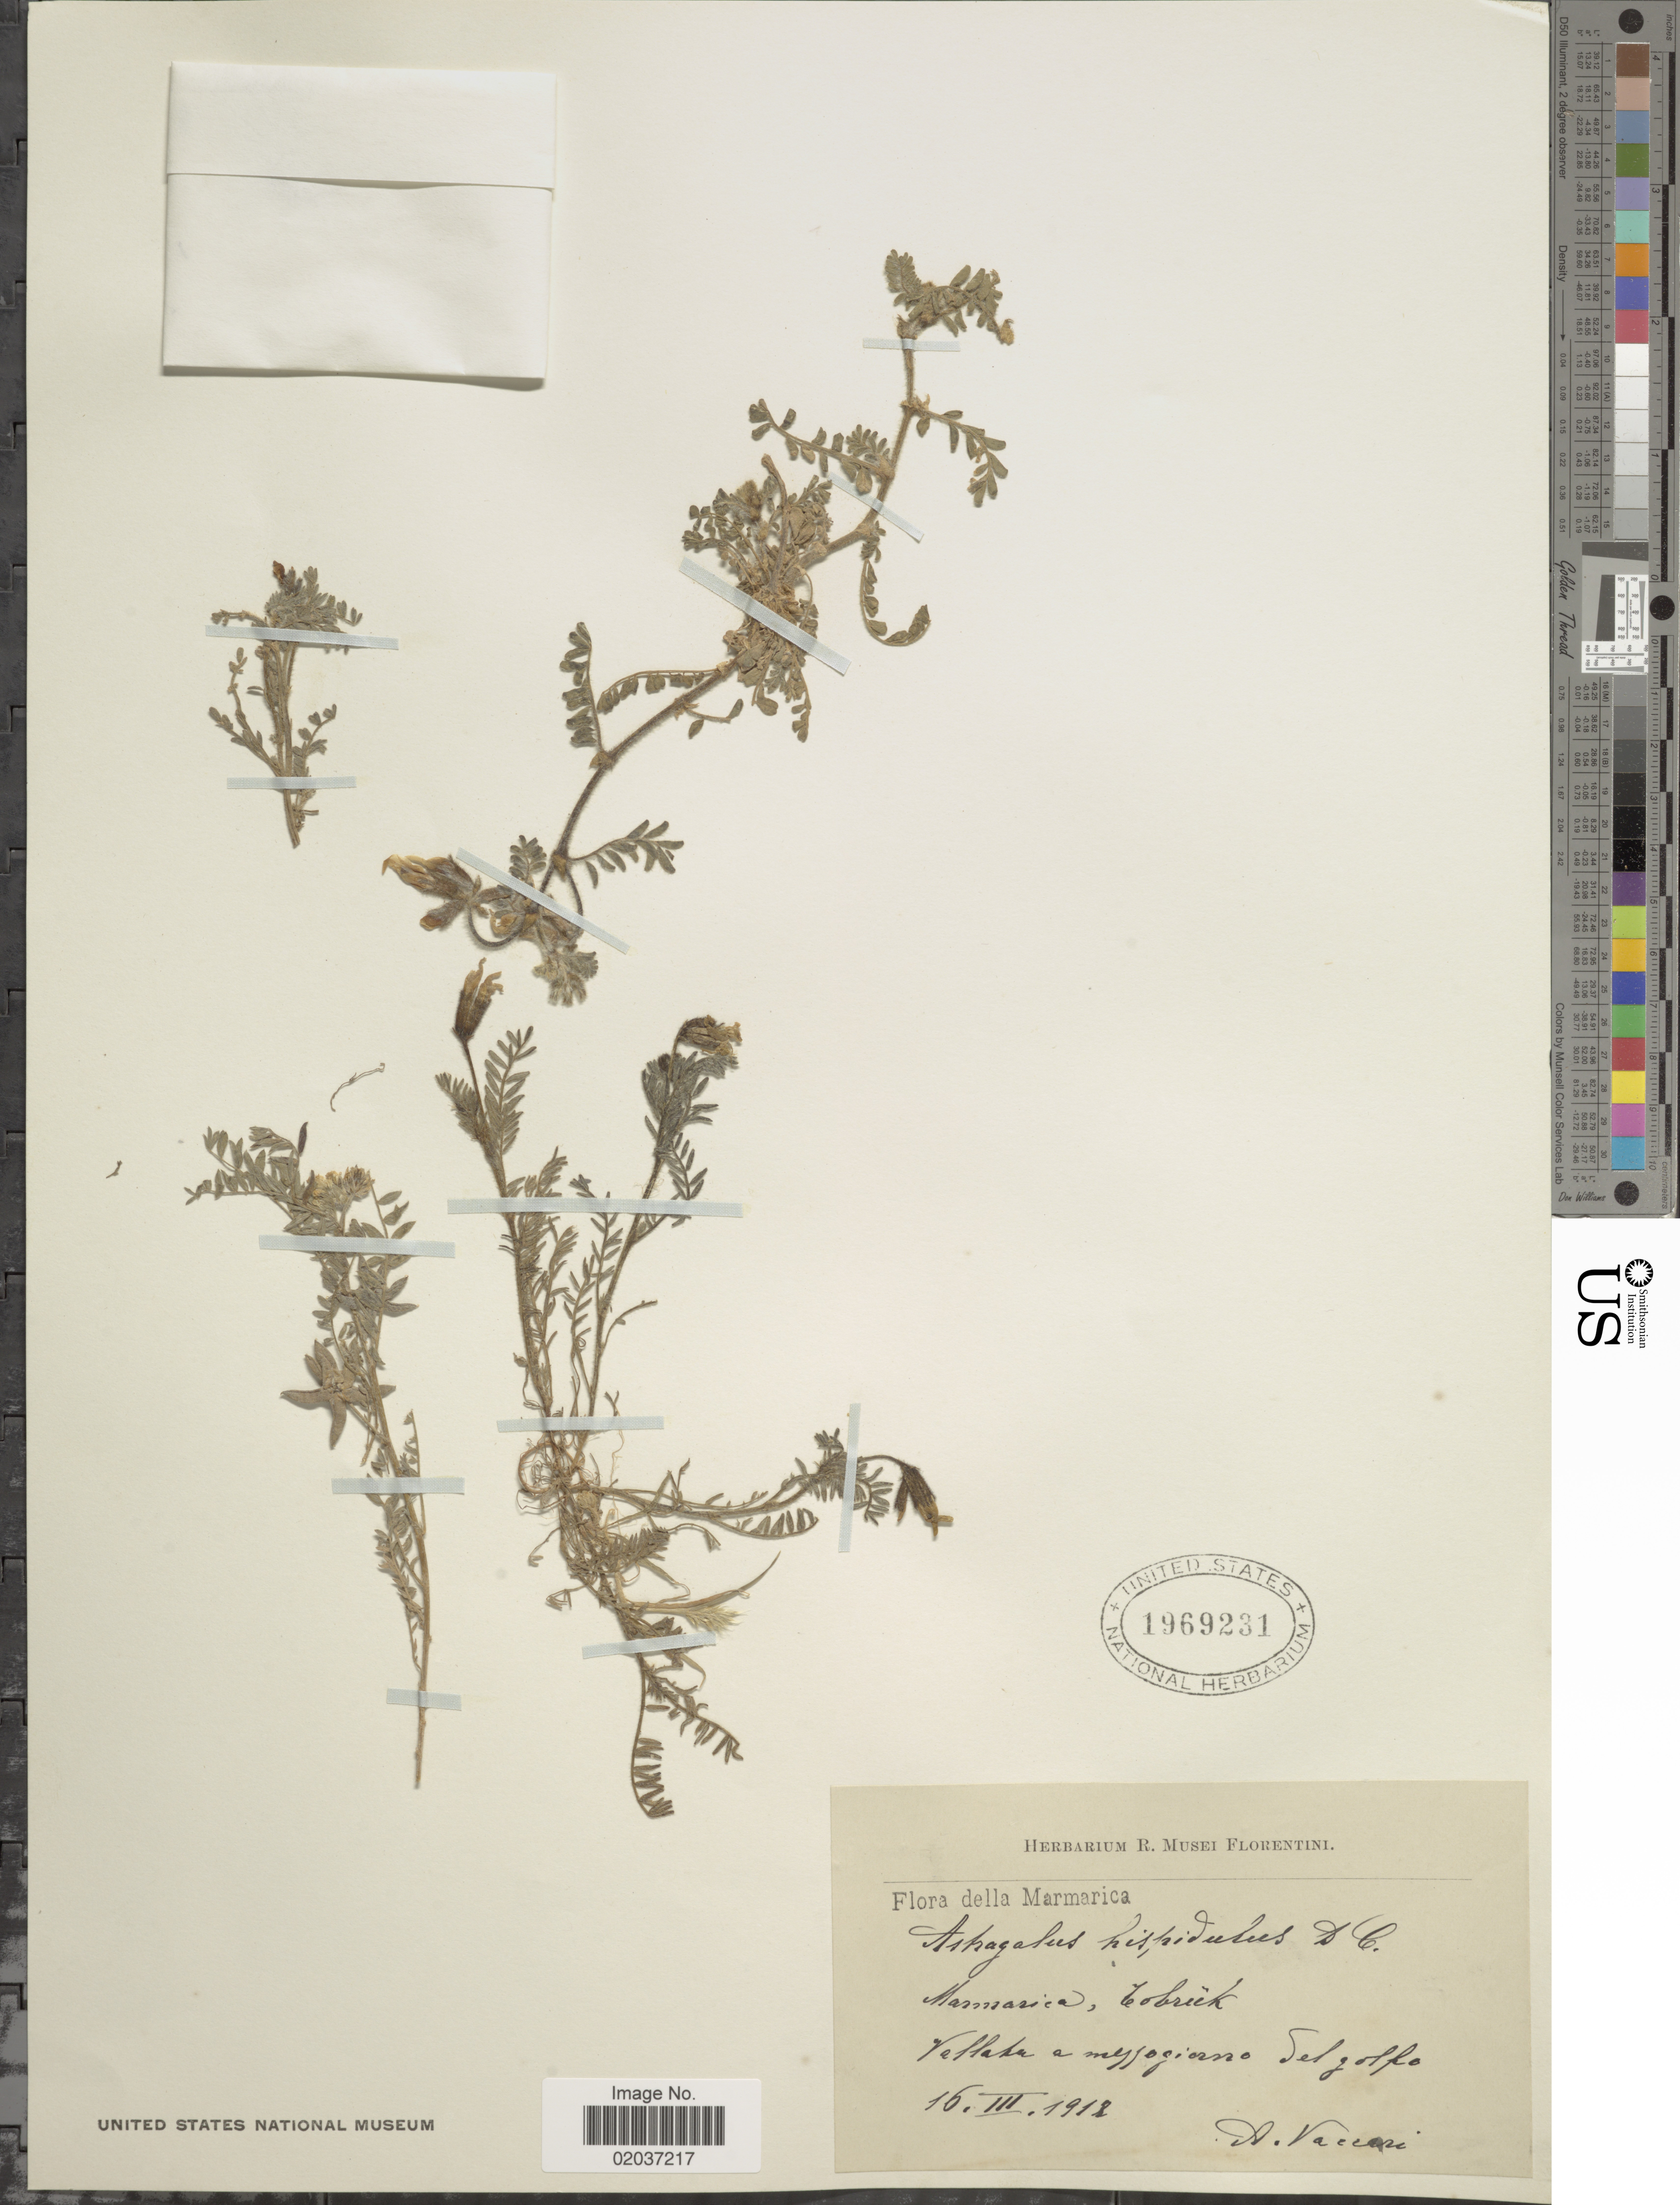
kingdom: Plantae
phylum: Tracheophyta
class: Magnoliopsida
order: Fabales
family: Fabaceae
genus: Astragalus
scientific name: Astragalus hispidulus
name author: DC.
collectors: A. Vaccari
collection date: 1912-03-16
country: Libya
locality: Marmarica, Marmarica, Tobruk, Vellata a mezzogiorno del golfo. [interpreted]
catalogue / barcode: US 1969231